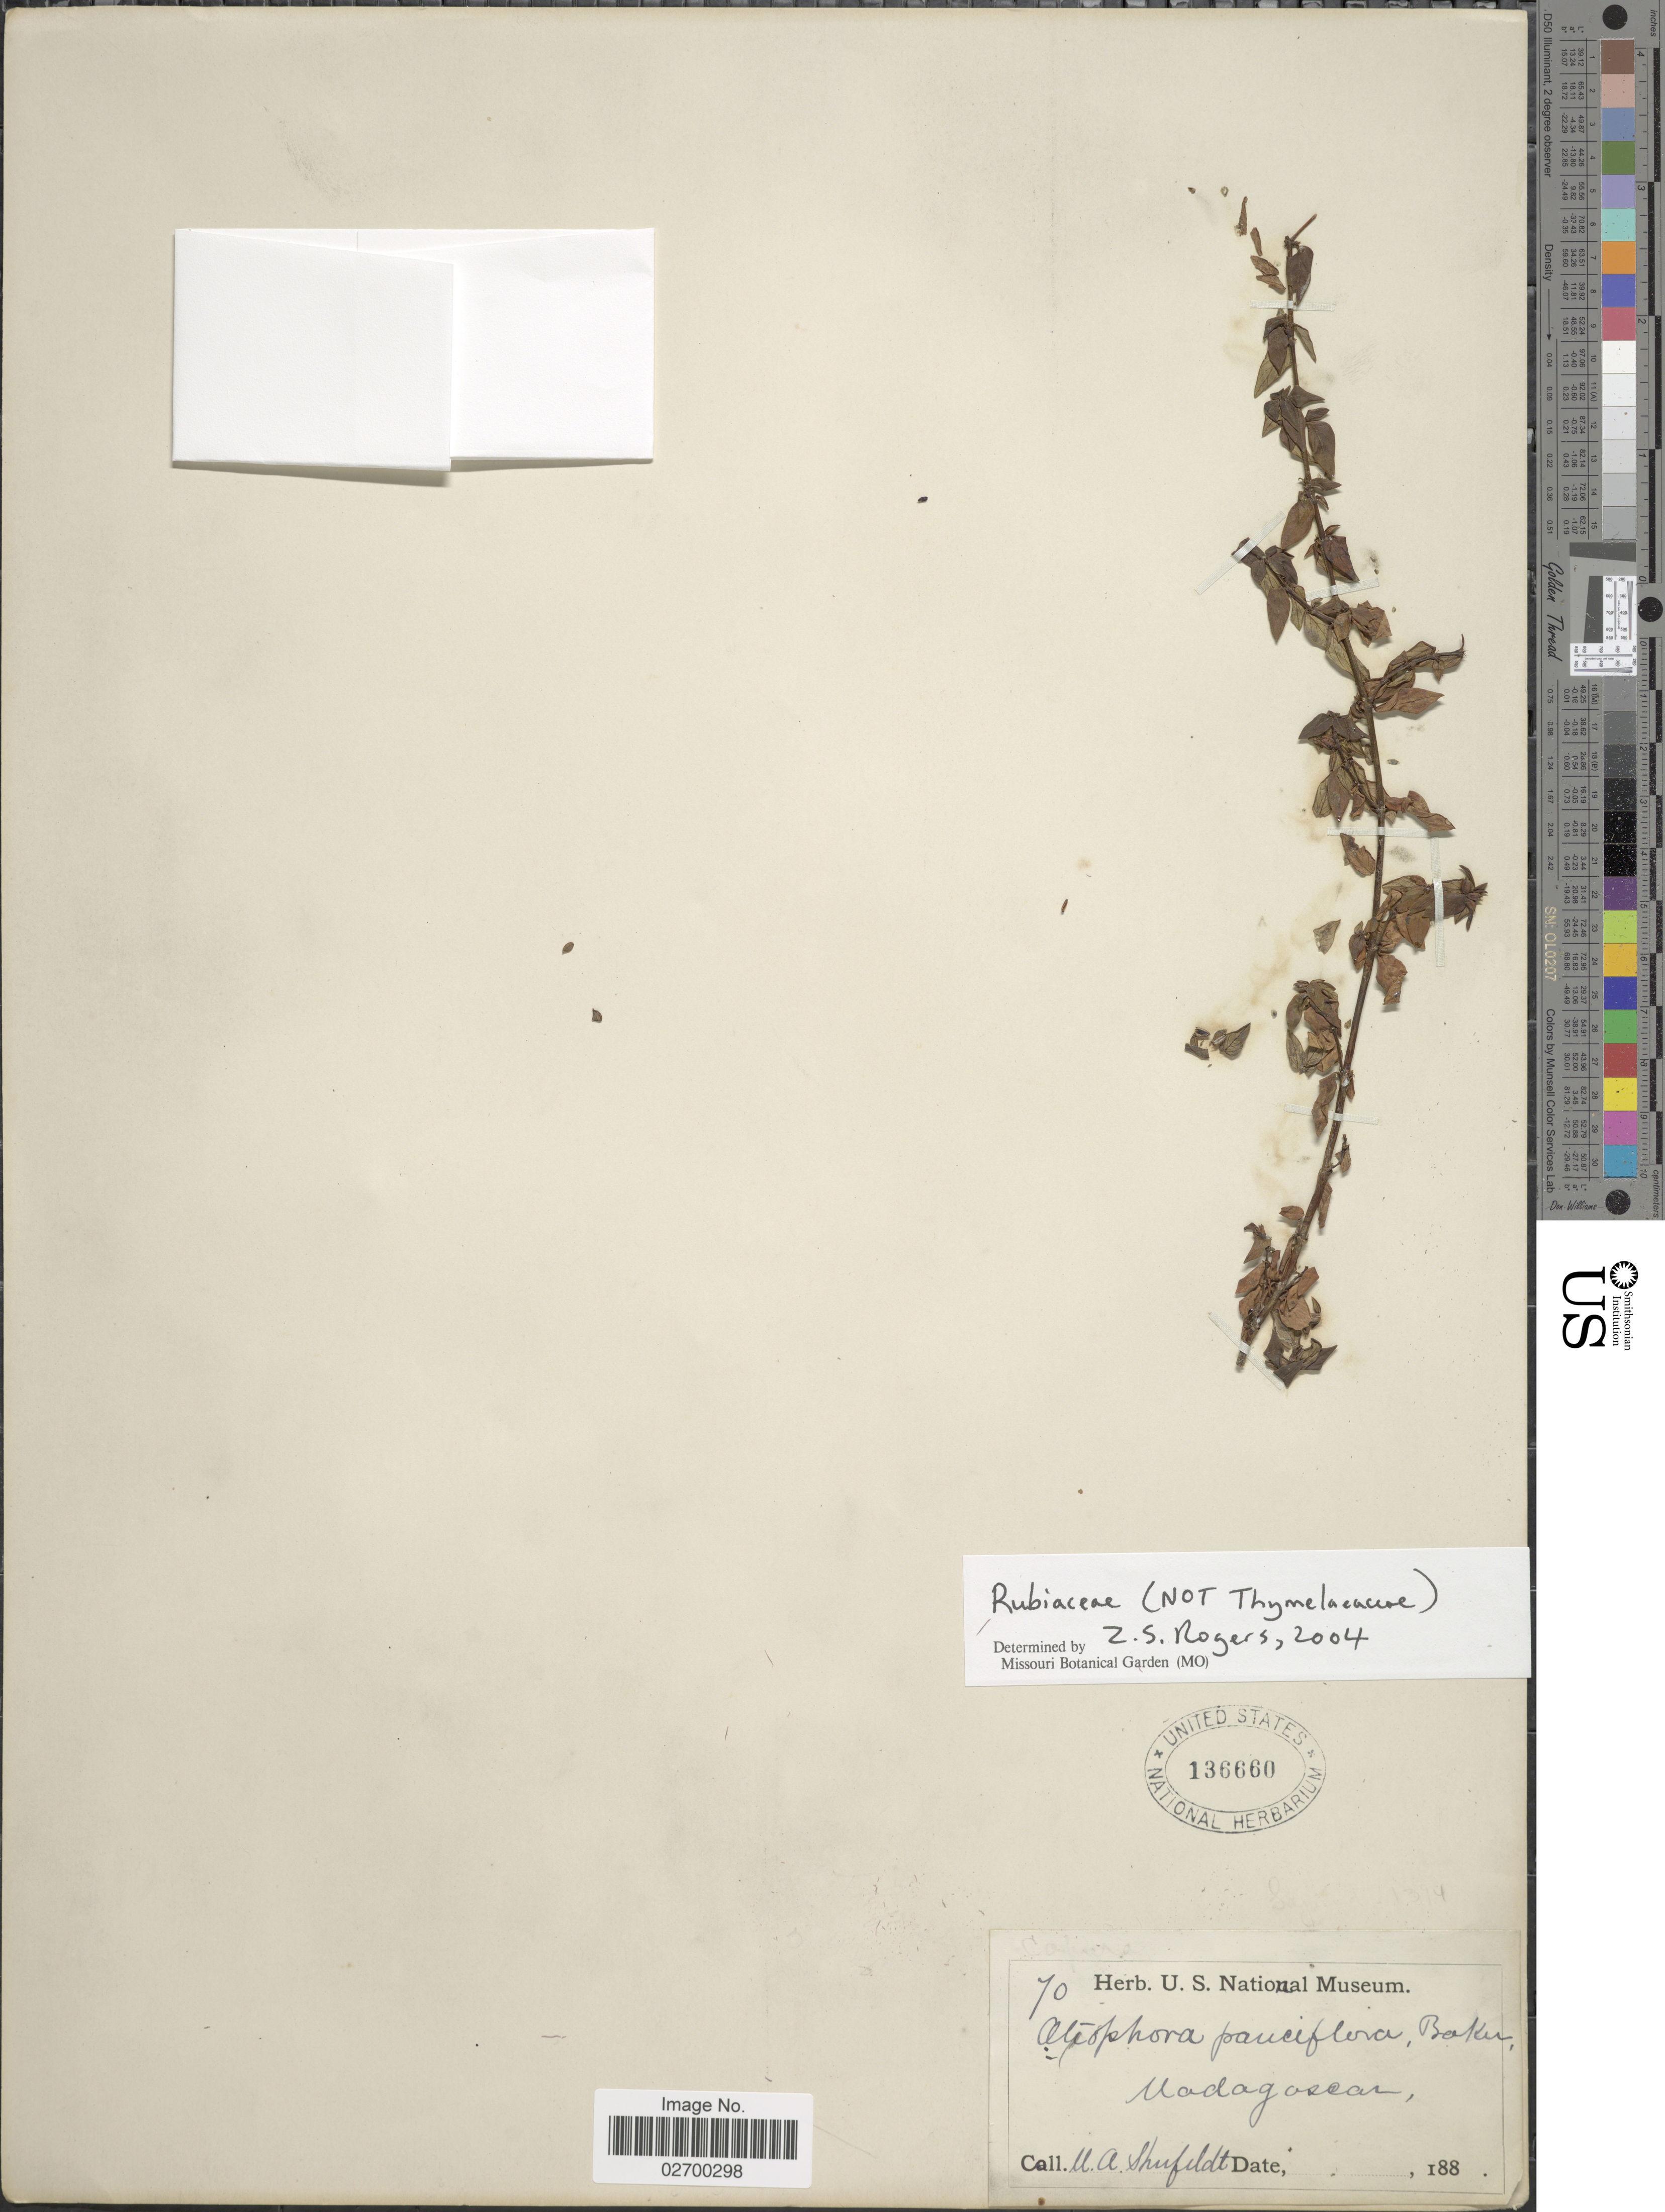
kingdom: Plantae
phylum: Tracheophyta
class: Magnoliopsida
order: Gentianales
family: Rubiaceae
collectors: U. Schufeldt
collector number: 70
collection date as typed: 188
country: Madagascar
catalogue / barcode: US 136660